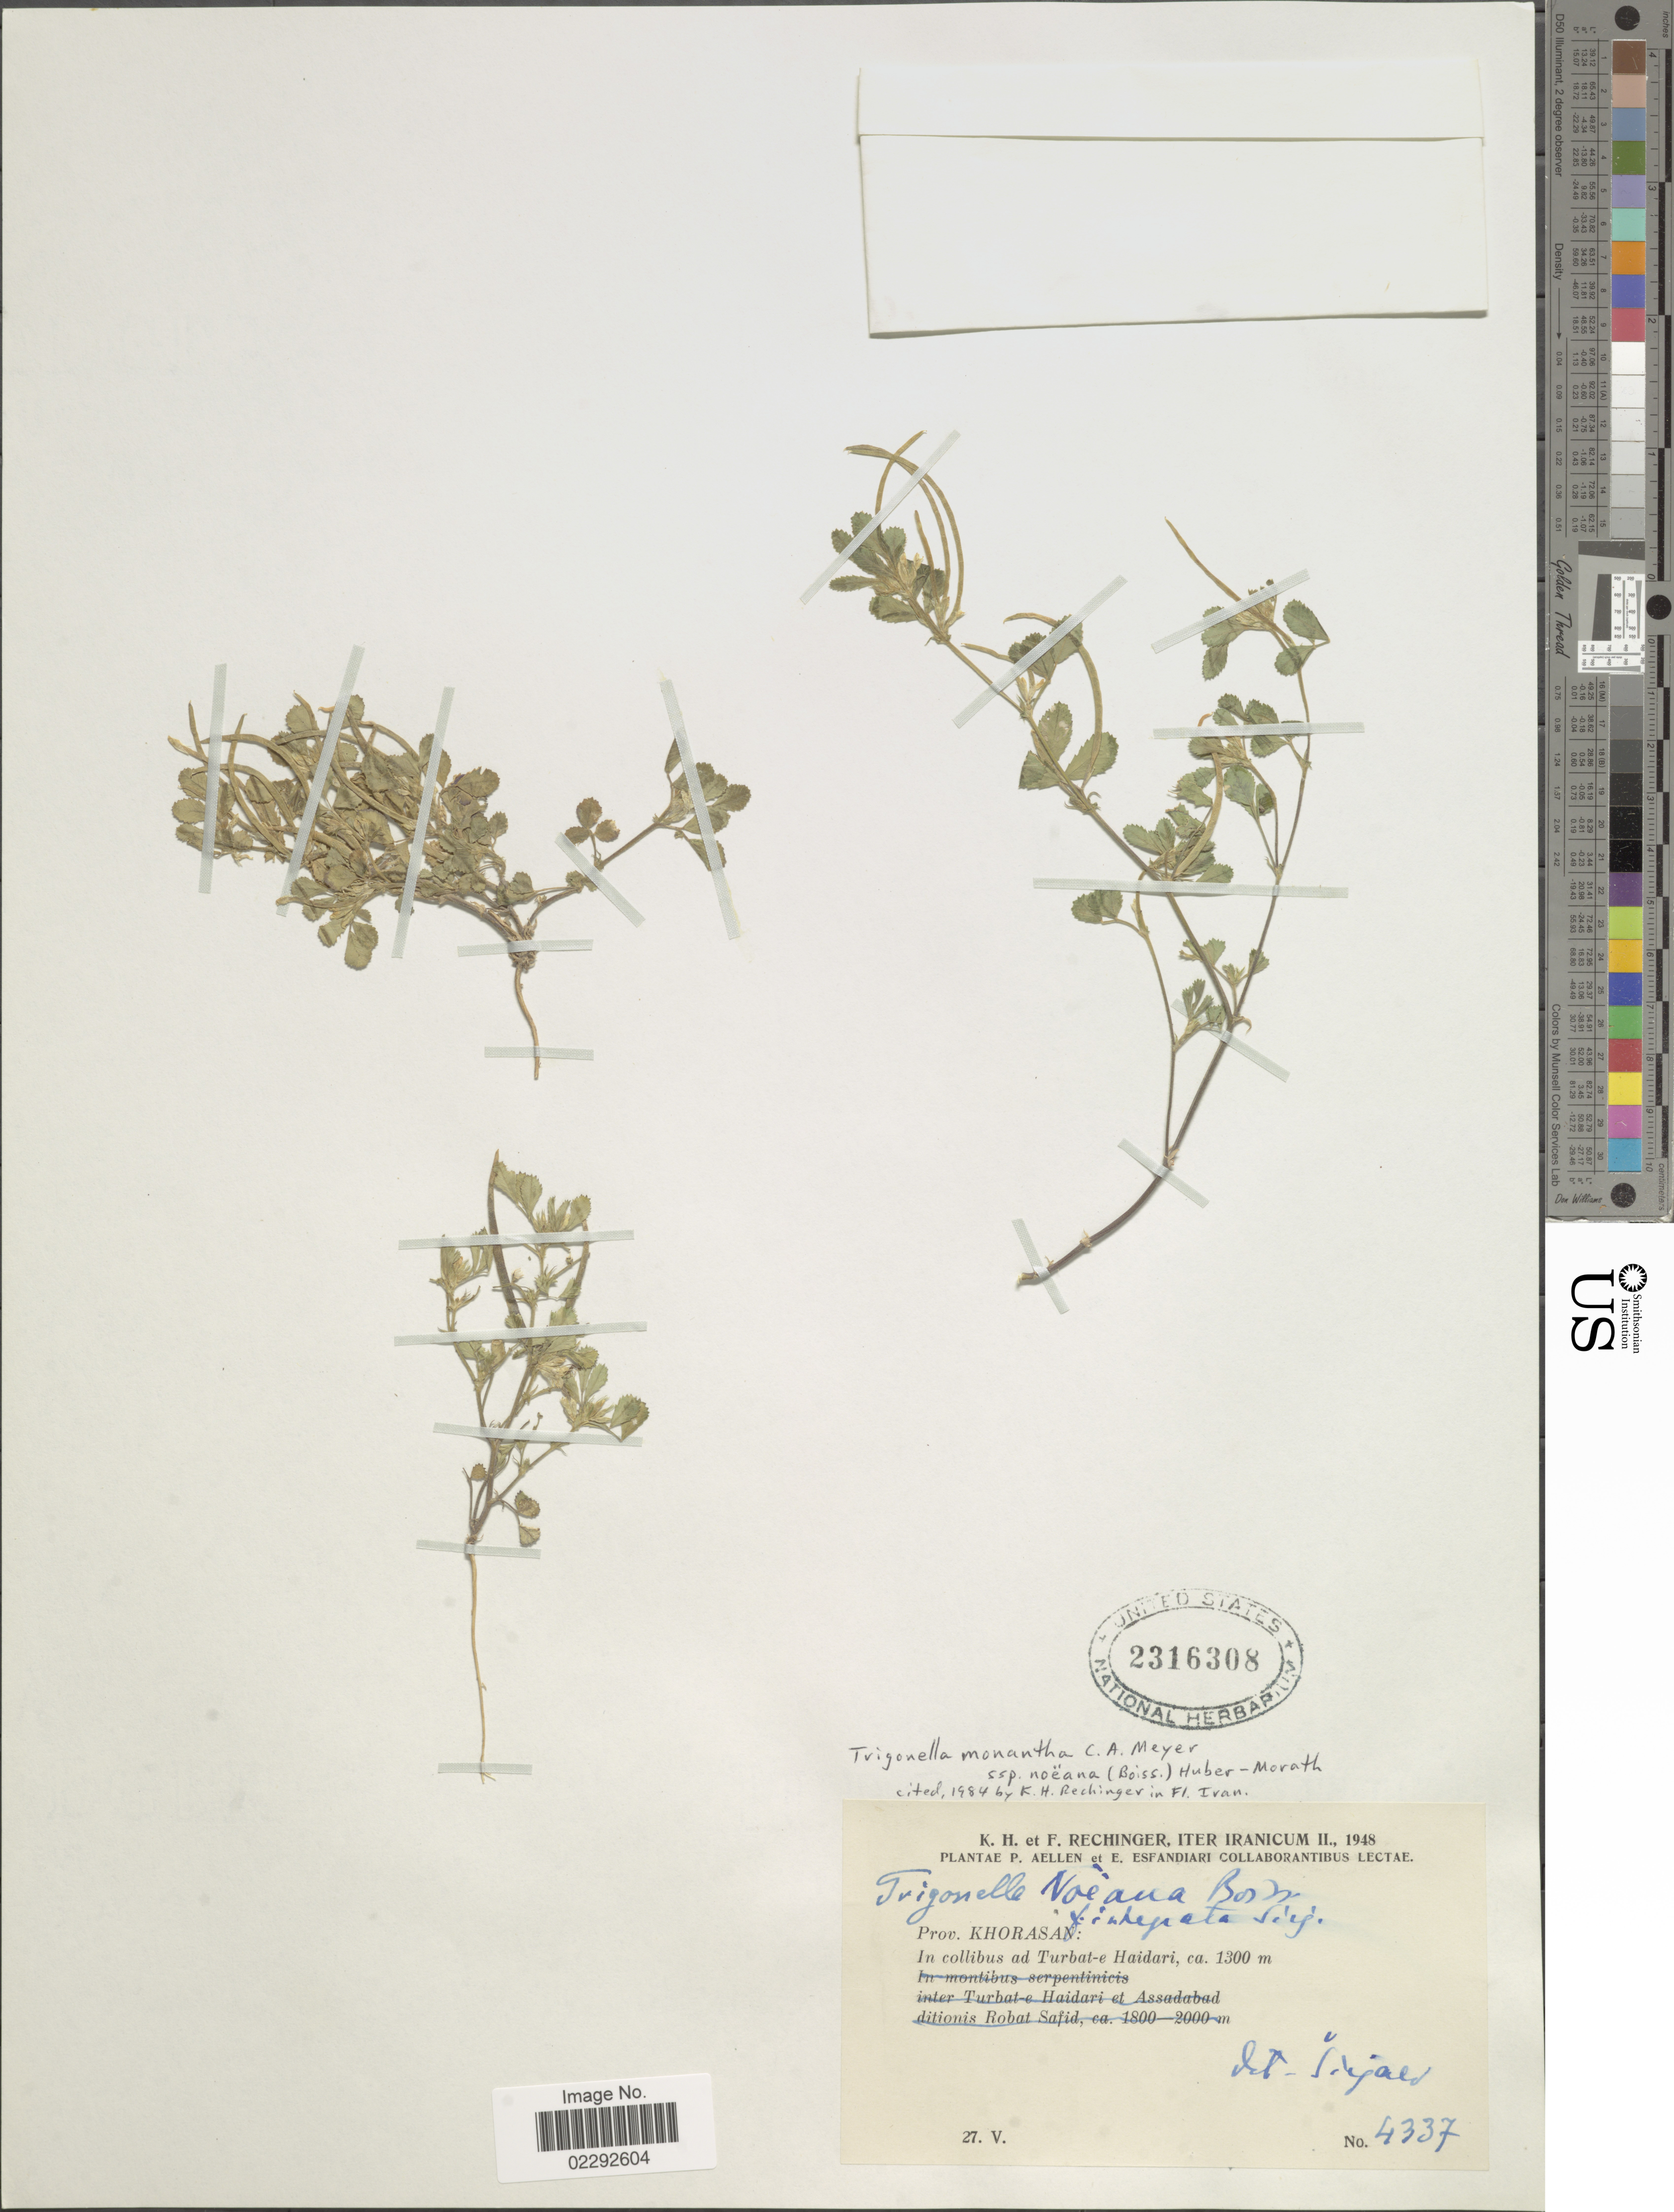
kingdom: Plantae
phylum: Tracheophyta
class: Magnoliopsida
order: Fabales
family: Fabaceae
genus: Trigonella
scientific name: Trigonella monantha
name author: C.A. Mey.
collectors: K. H. Rechinger & F. Rechinger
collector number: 4337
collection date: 1948-05-27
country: Iran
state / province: Khorasan [obsolete]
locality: In collibus ad Turbat-e Haidari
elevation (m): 1300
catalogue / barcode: US 2316308